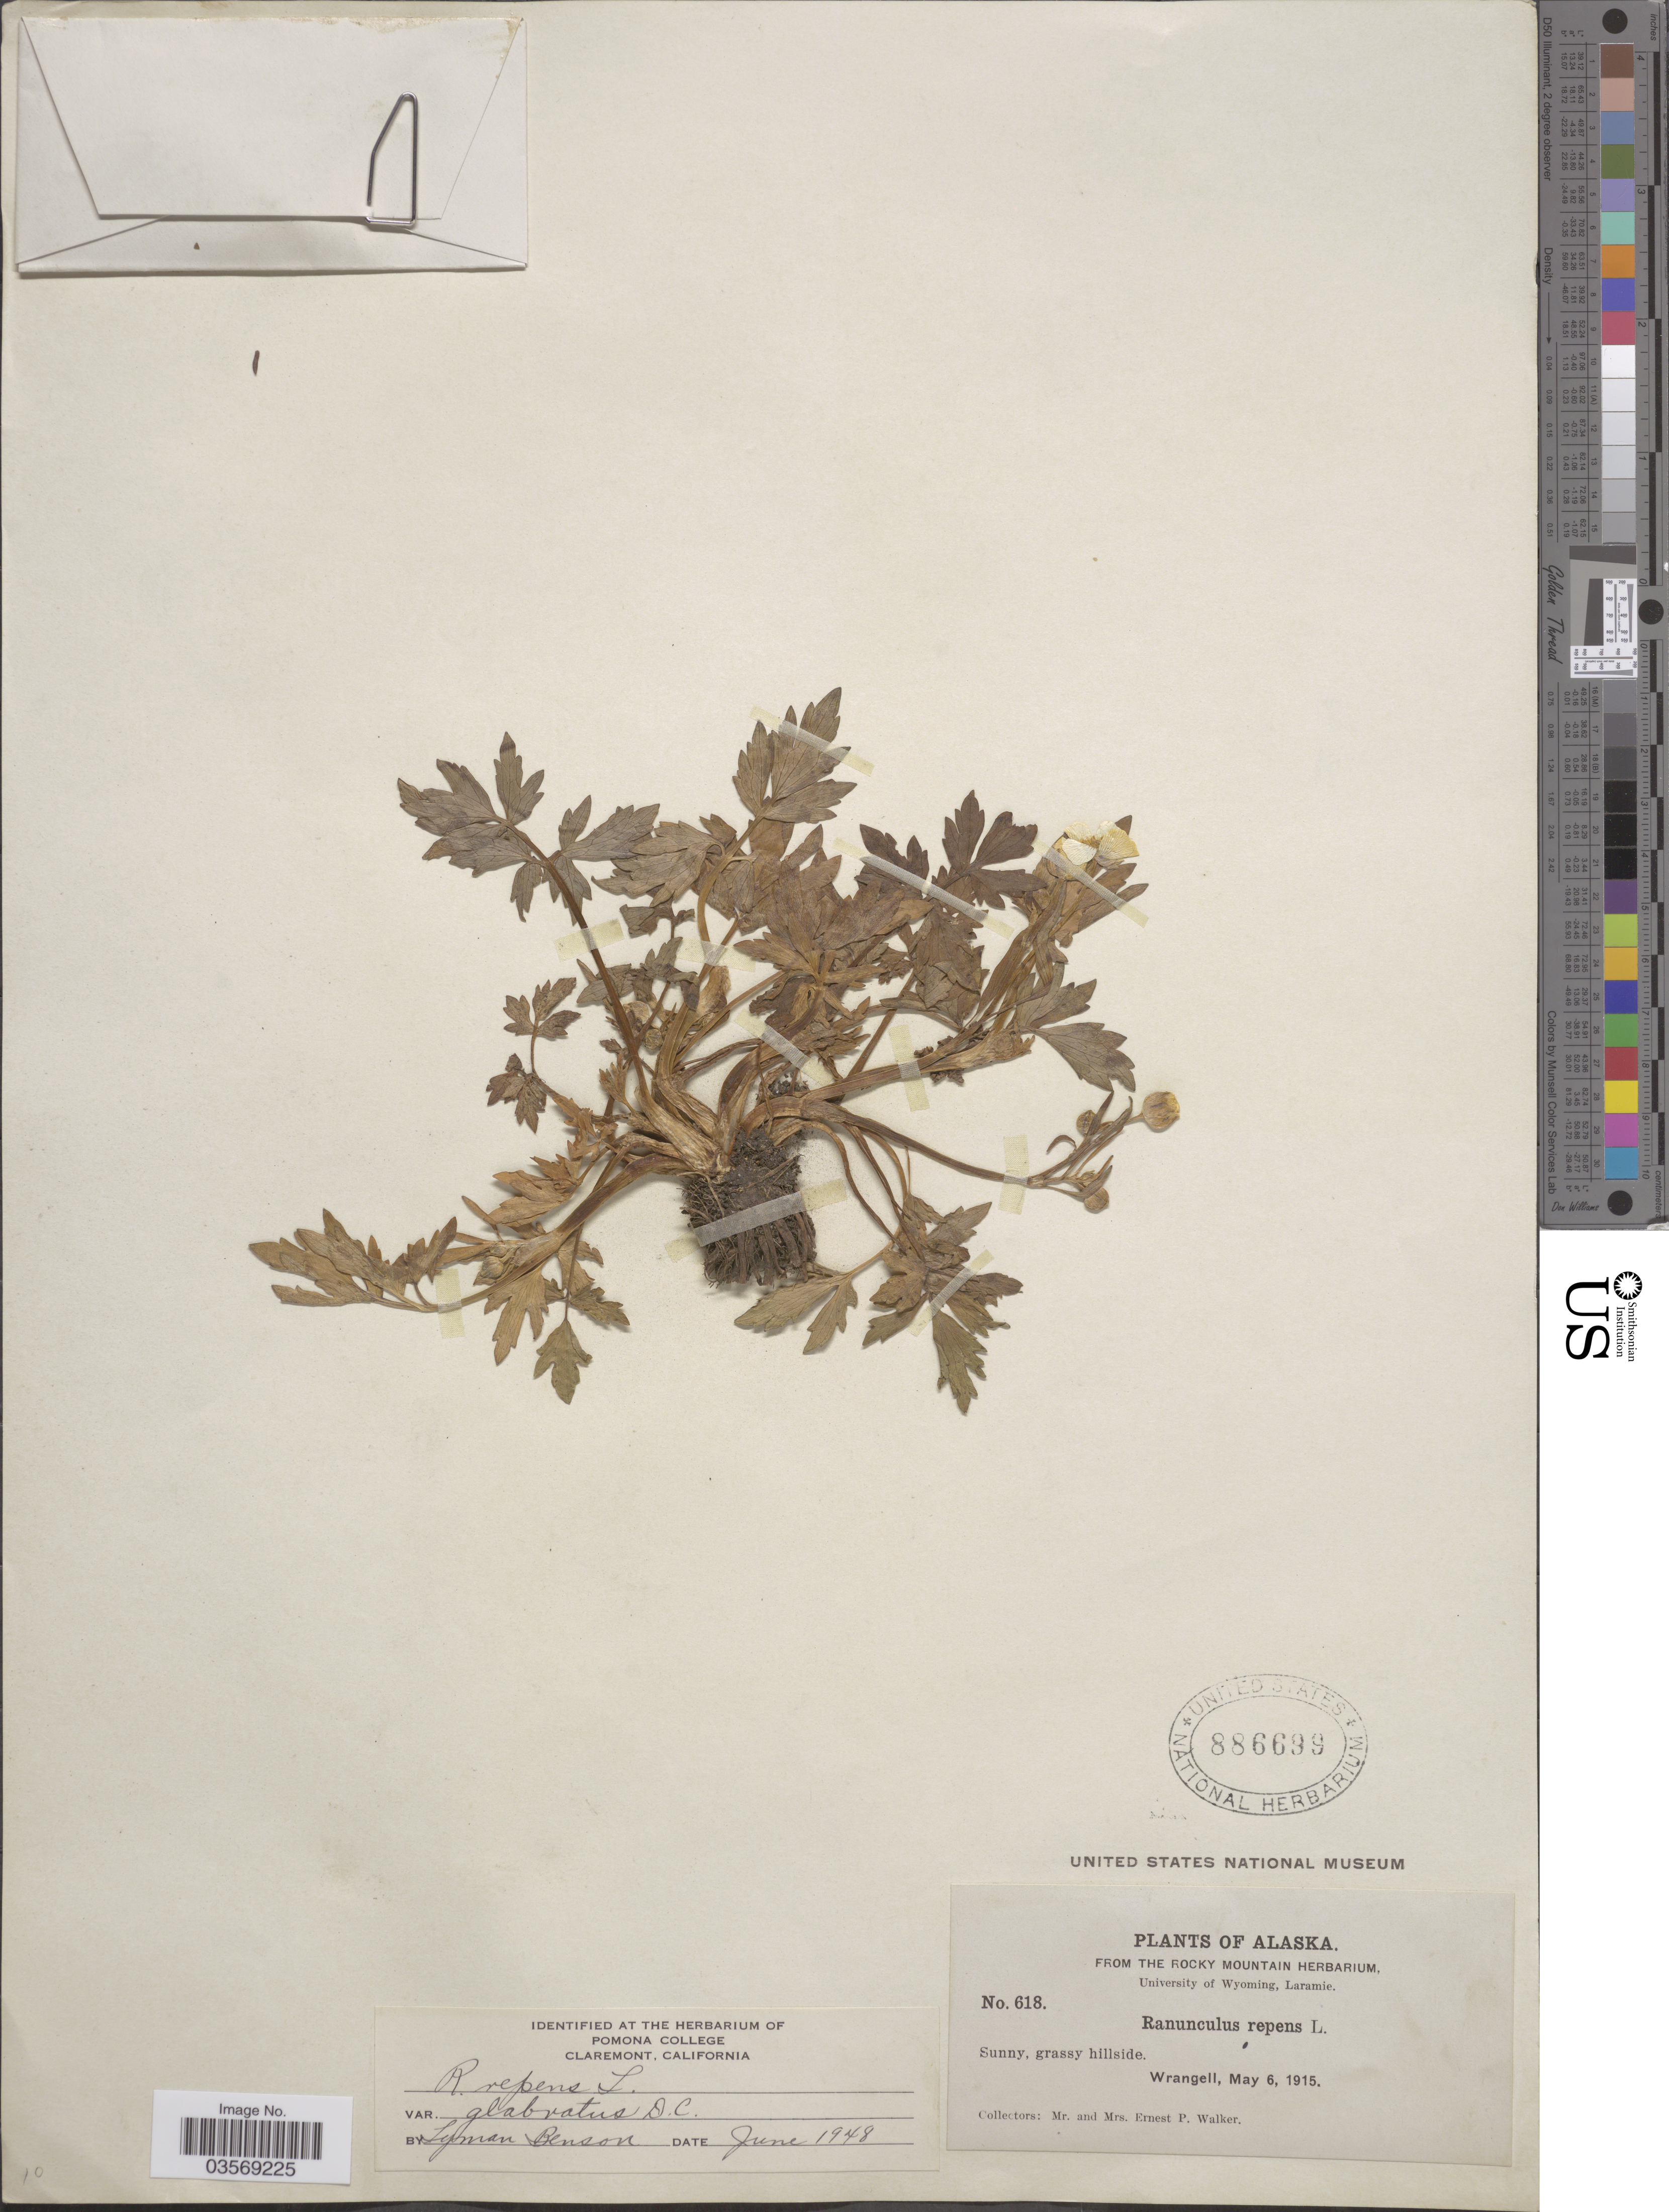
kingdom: Plantae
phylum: Tracheophyta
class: Magnoliopsida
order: Ranunculales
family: Ranunculaceae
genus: Ranunculus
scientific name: Ranunculus repens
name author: L.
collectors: E. P. Walker & E. Walker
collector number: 618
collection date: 1915-05-06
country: United States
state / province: Alaska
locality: Wrangell.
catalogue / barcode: US 886699